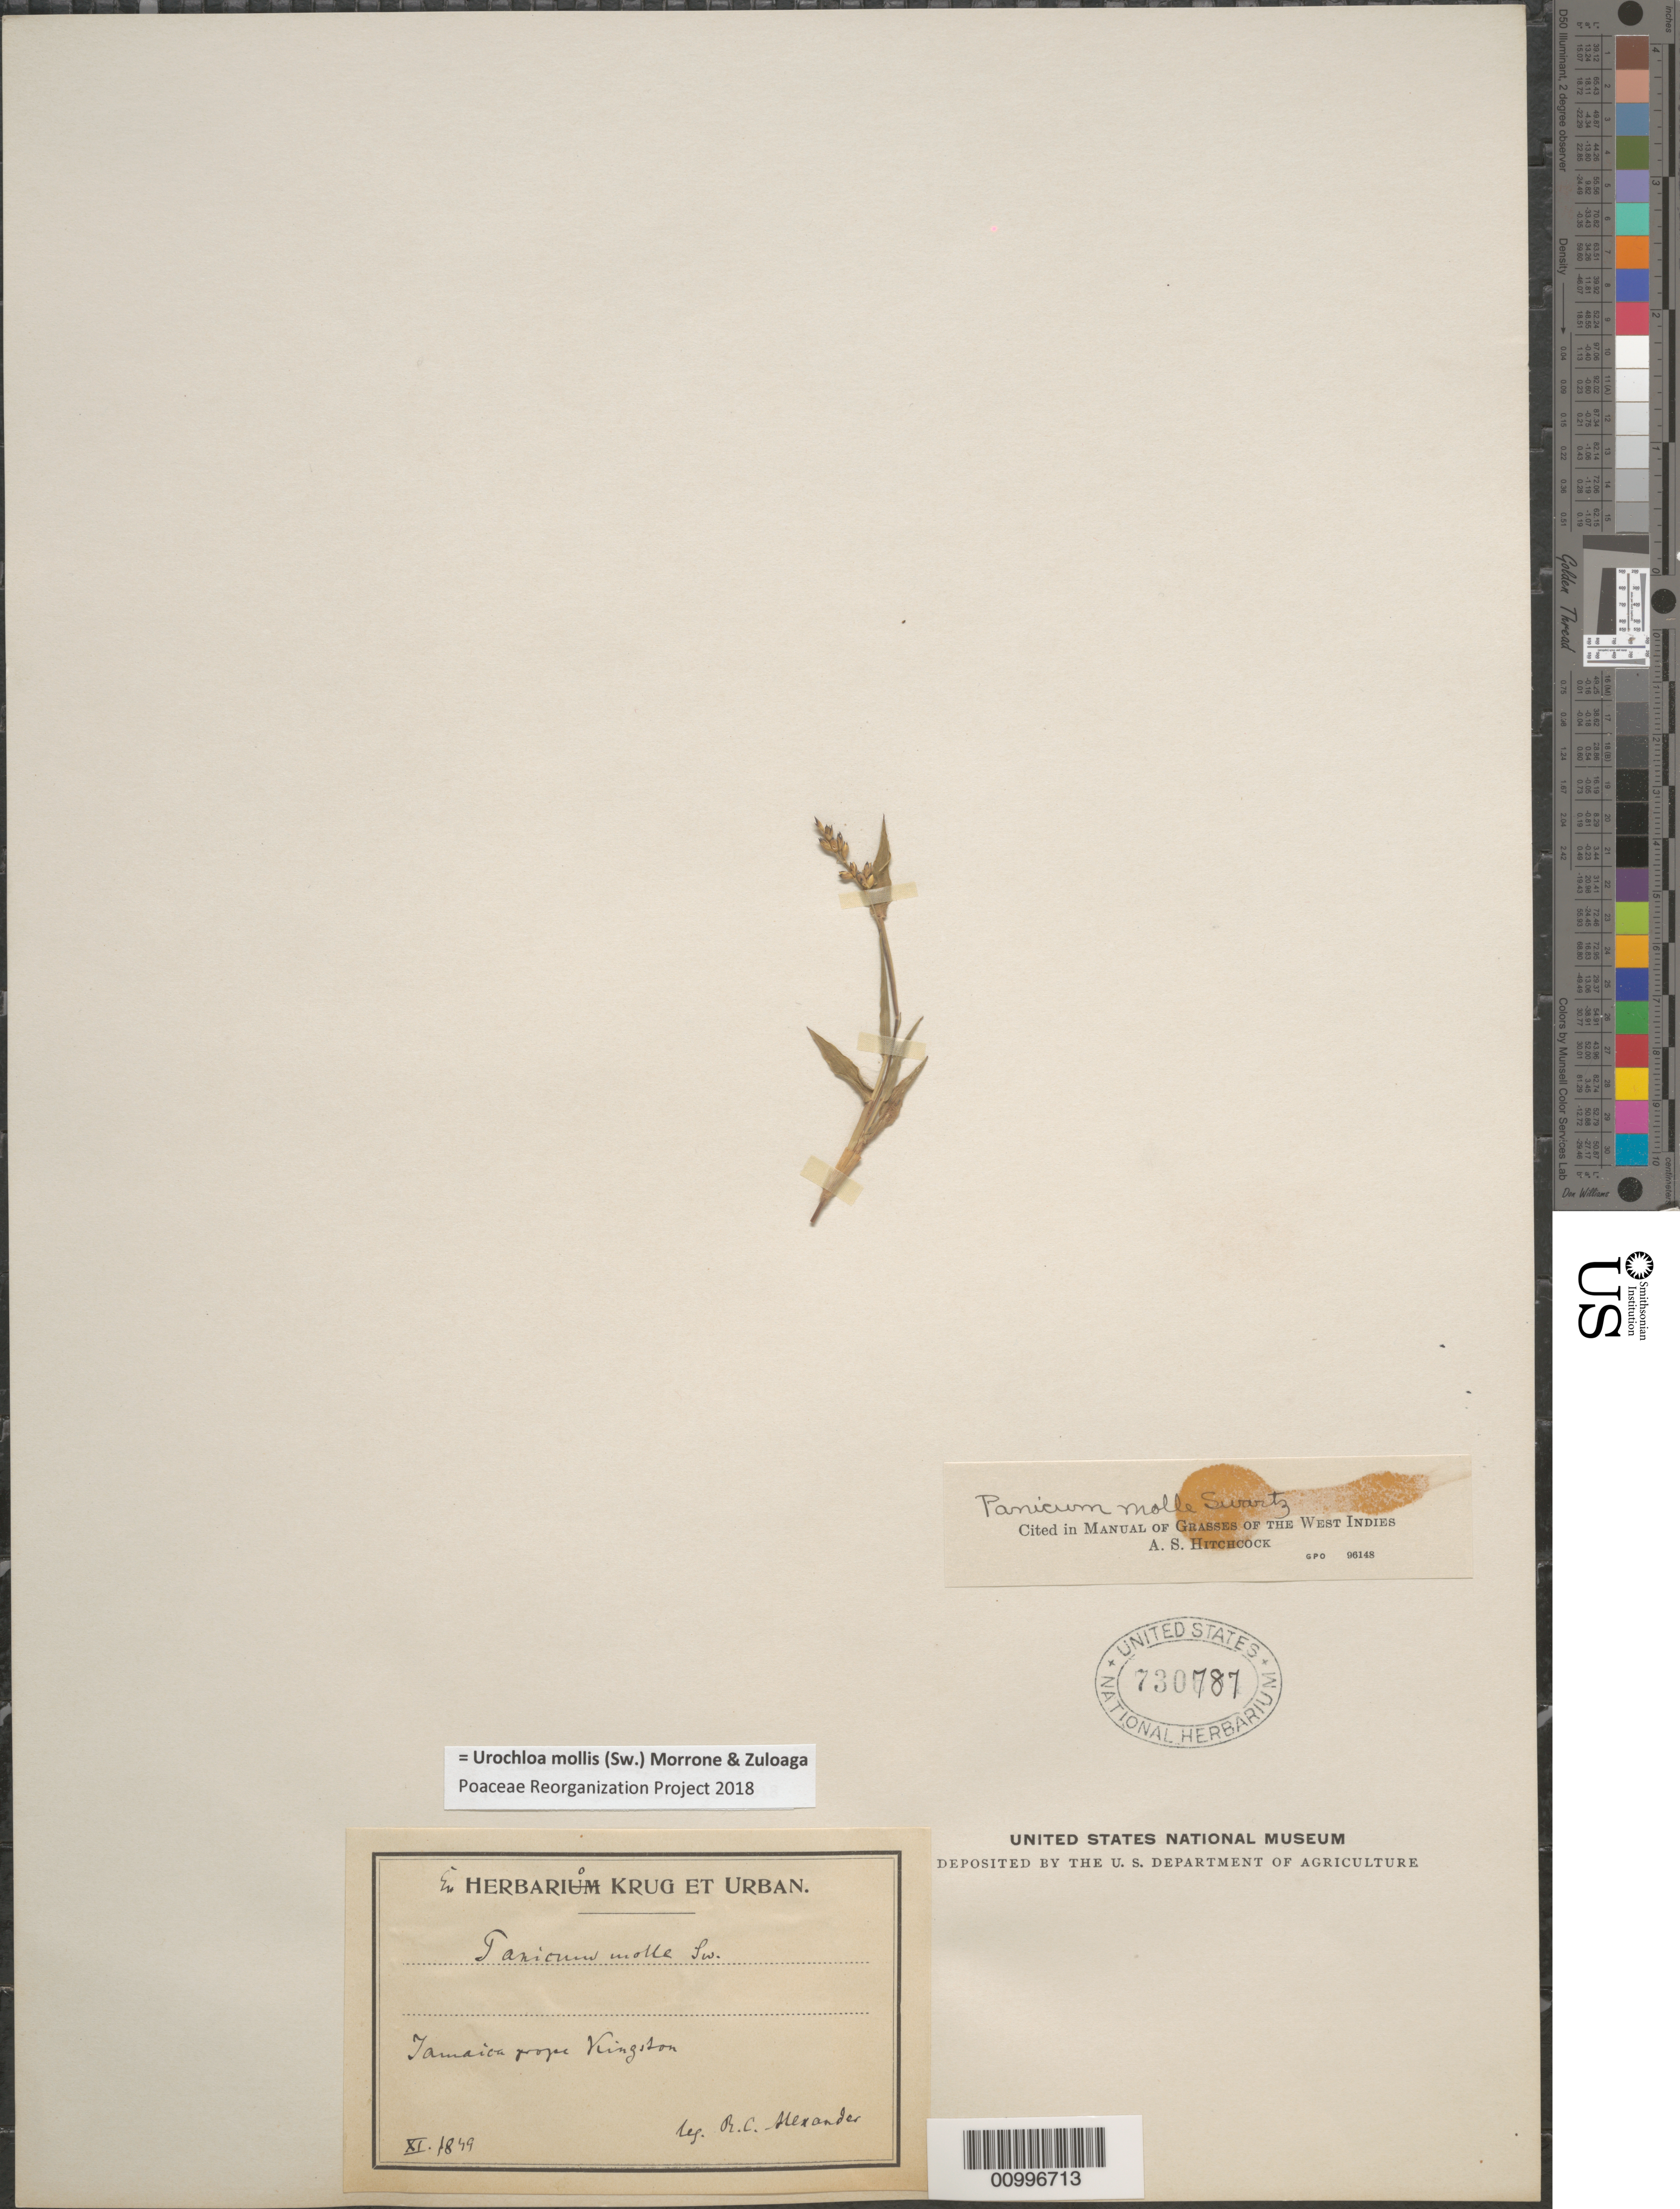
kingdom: Plantae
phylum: Tracheophyta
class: Liliopsida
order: Poales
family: Poaceae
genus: Brachiaria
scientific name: Brachiaria mollis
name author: (Sw.) Parodi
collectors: R. C. Alexander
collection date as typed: Nov 1849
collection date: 1849-11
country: Jamaica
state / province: Kingston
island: Jamaica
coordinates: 0 N, 0 E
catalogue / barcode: US 730787